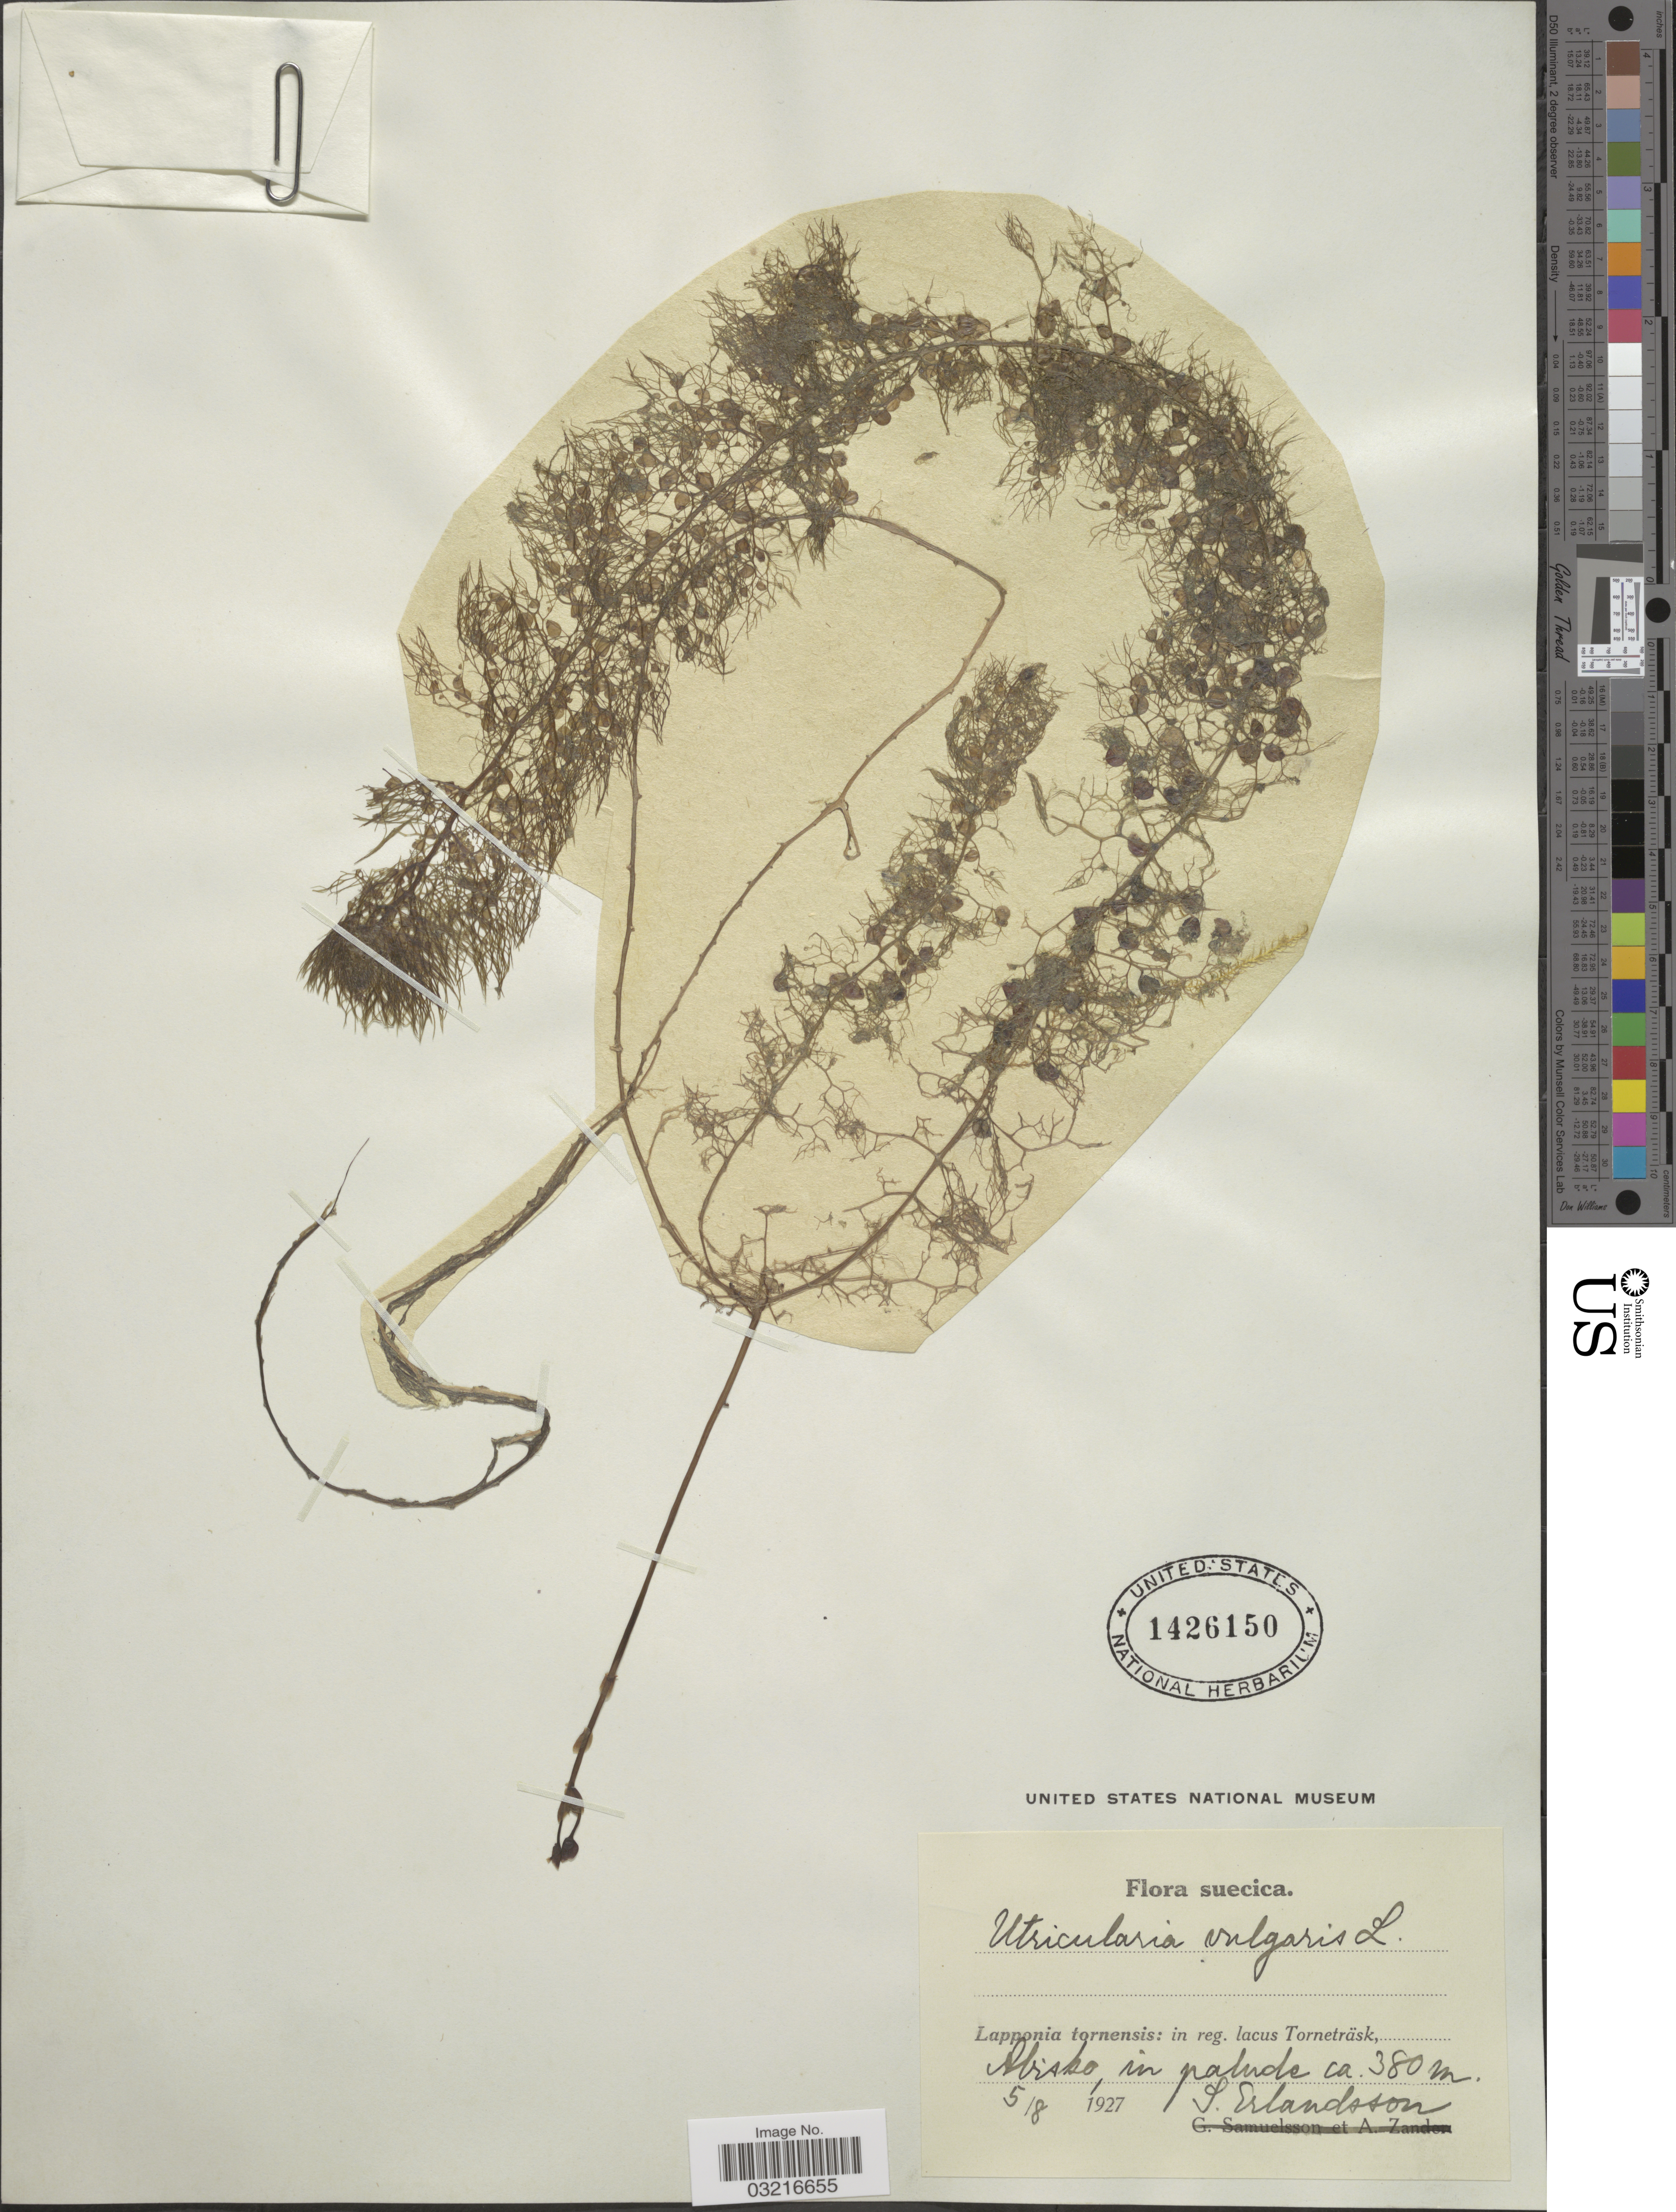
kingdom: Plantae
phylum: Tracheophyta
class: Magnoliopsida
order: Lamiales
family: Lentibulariaceae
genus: Utricularia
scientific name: Utricularia vulgaris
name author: L.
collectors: S. Erlandsson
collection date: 1927-08-05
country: Sweden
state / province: Norrbotten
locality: Lapponia tornensis: in reg. lacus Torneträsk, Abisko, in palude.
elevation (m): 380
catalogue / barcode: US 1426150